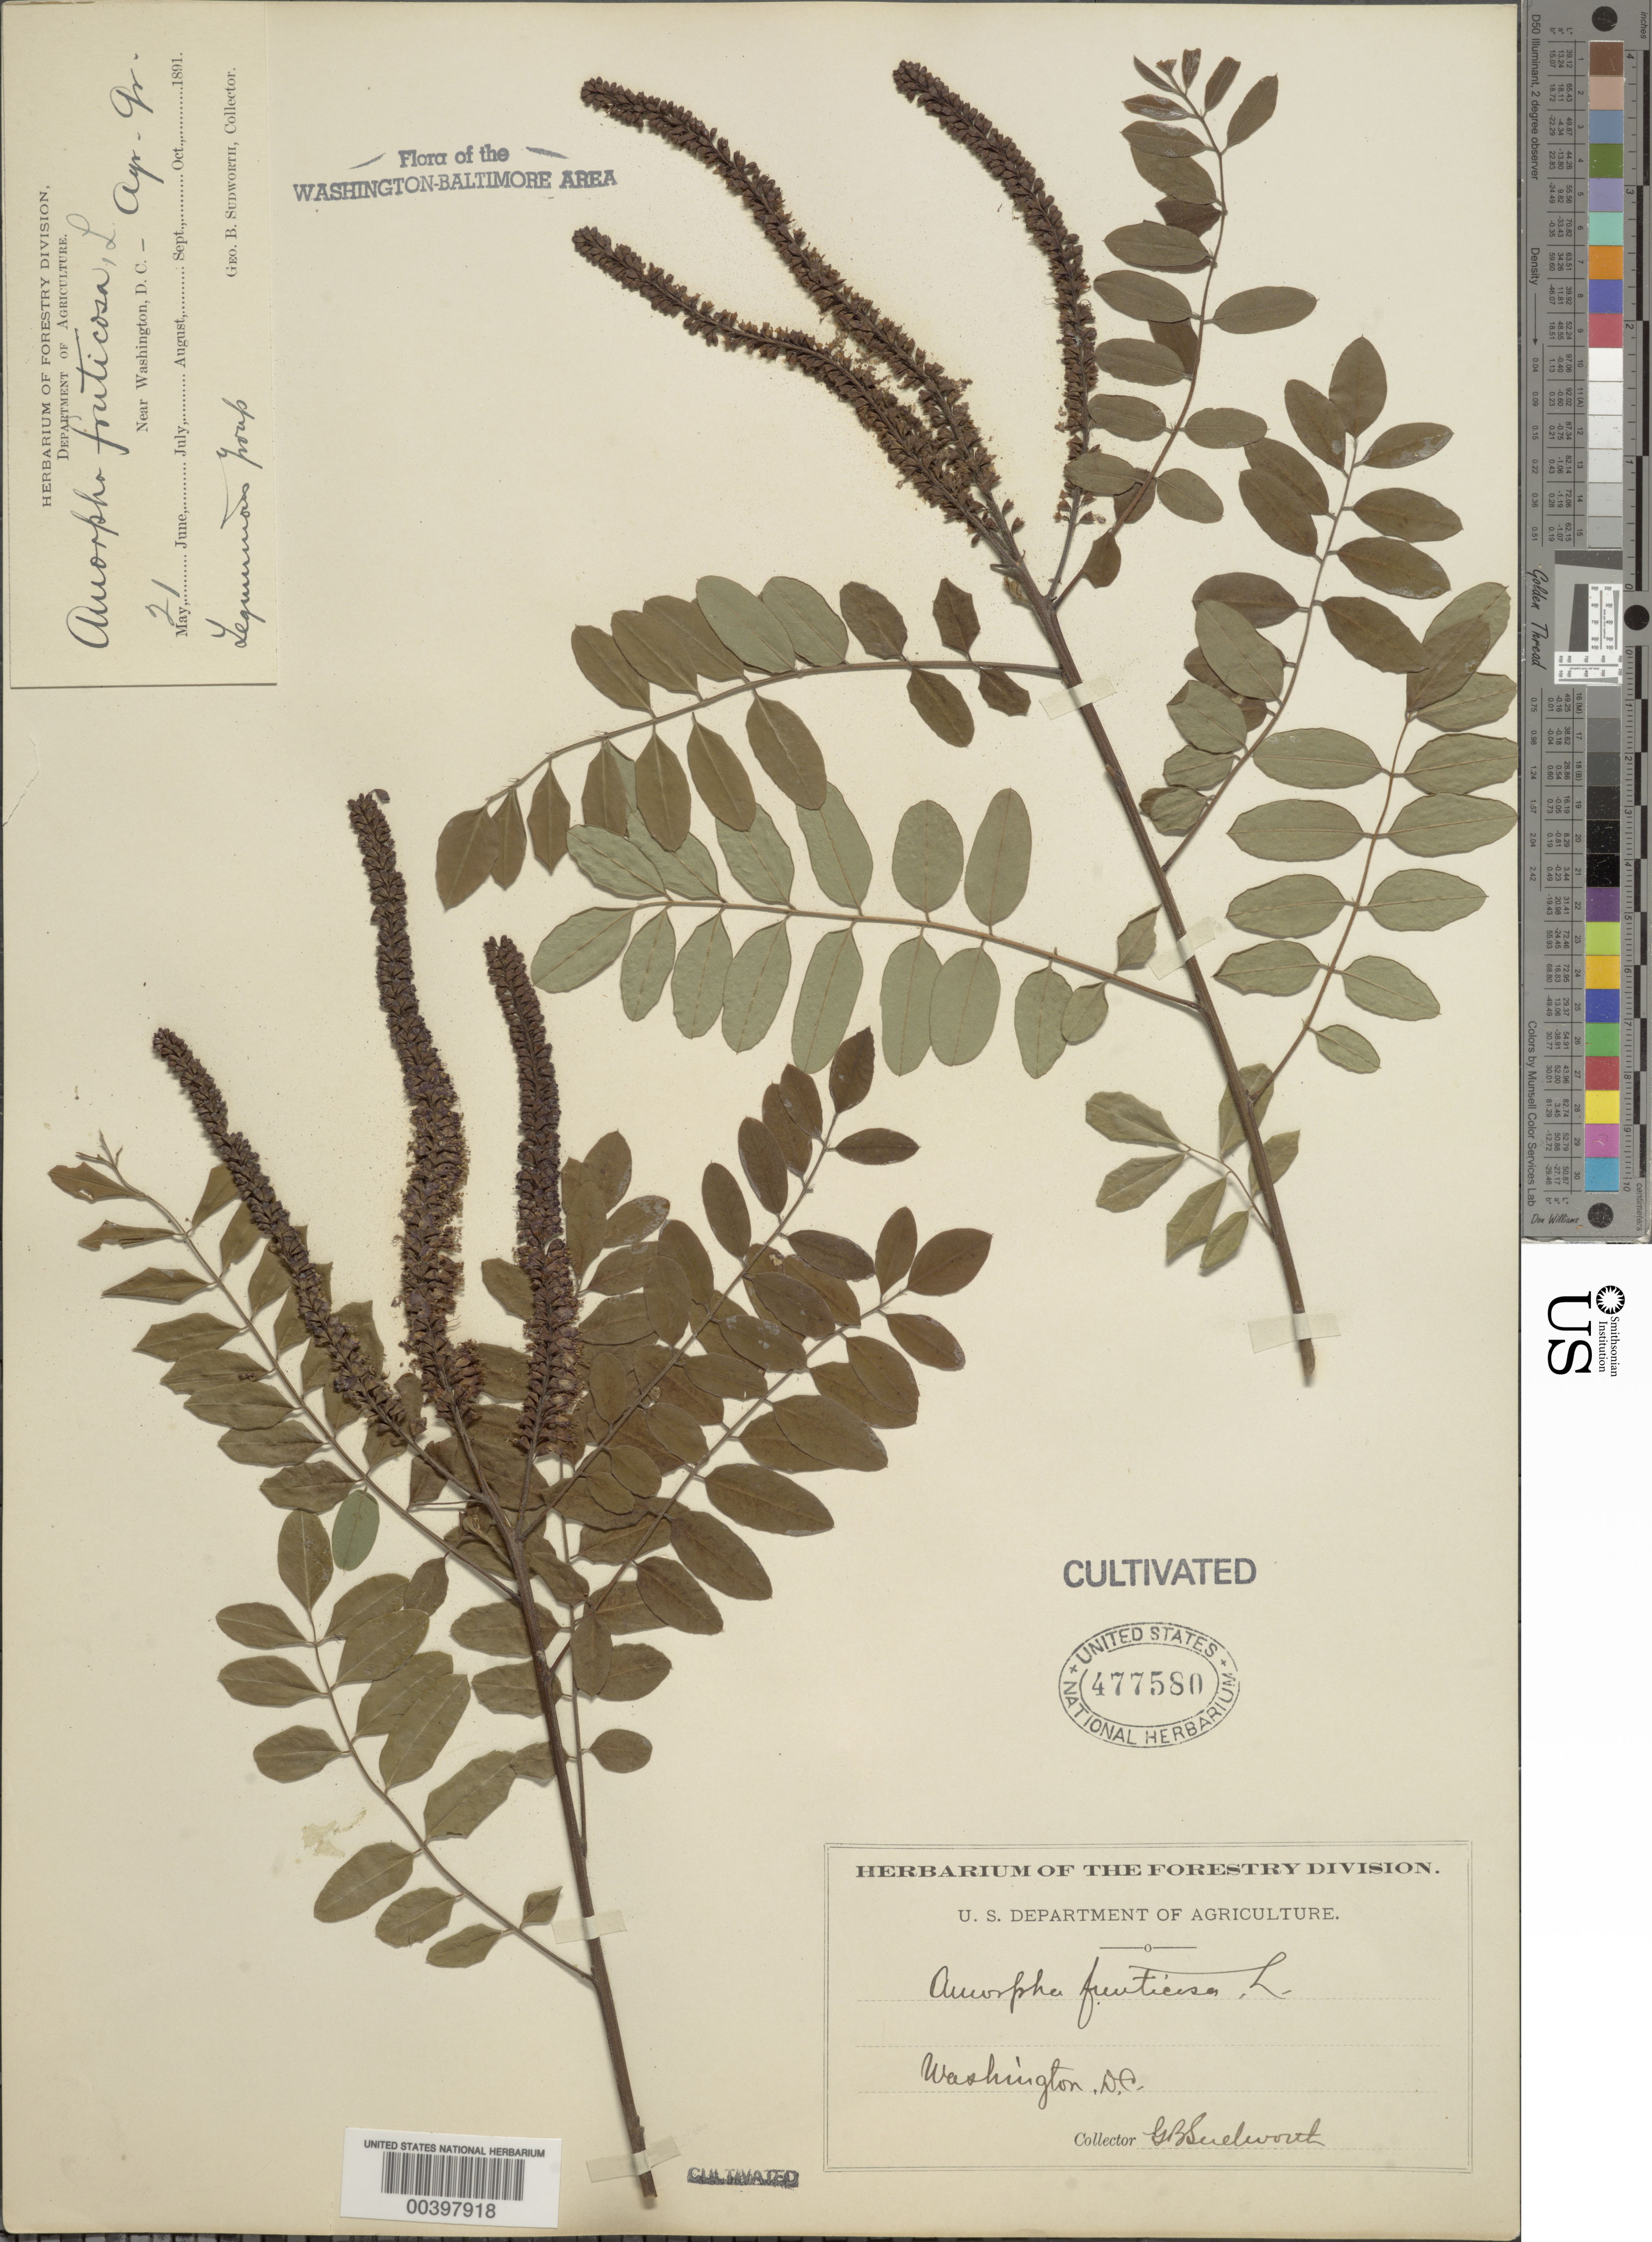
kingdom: Plantae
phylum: Tracheophyta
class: Magnoliopsida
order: Fabales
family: Fabaceae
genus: Amorpha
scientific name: Amorpha fruticosa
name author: L.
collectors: G. B. Sudworth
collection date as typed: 21 May 1881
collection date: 1881-05-21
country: United States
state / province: District of Columbia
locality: Washington DC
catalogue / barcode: US 477580